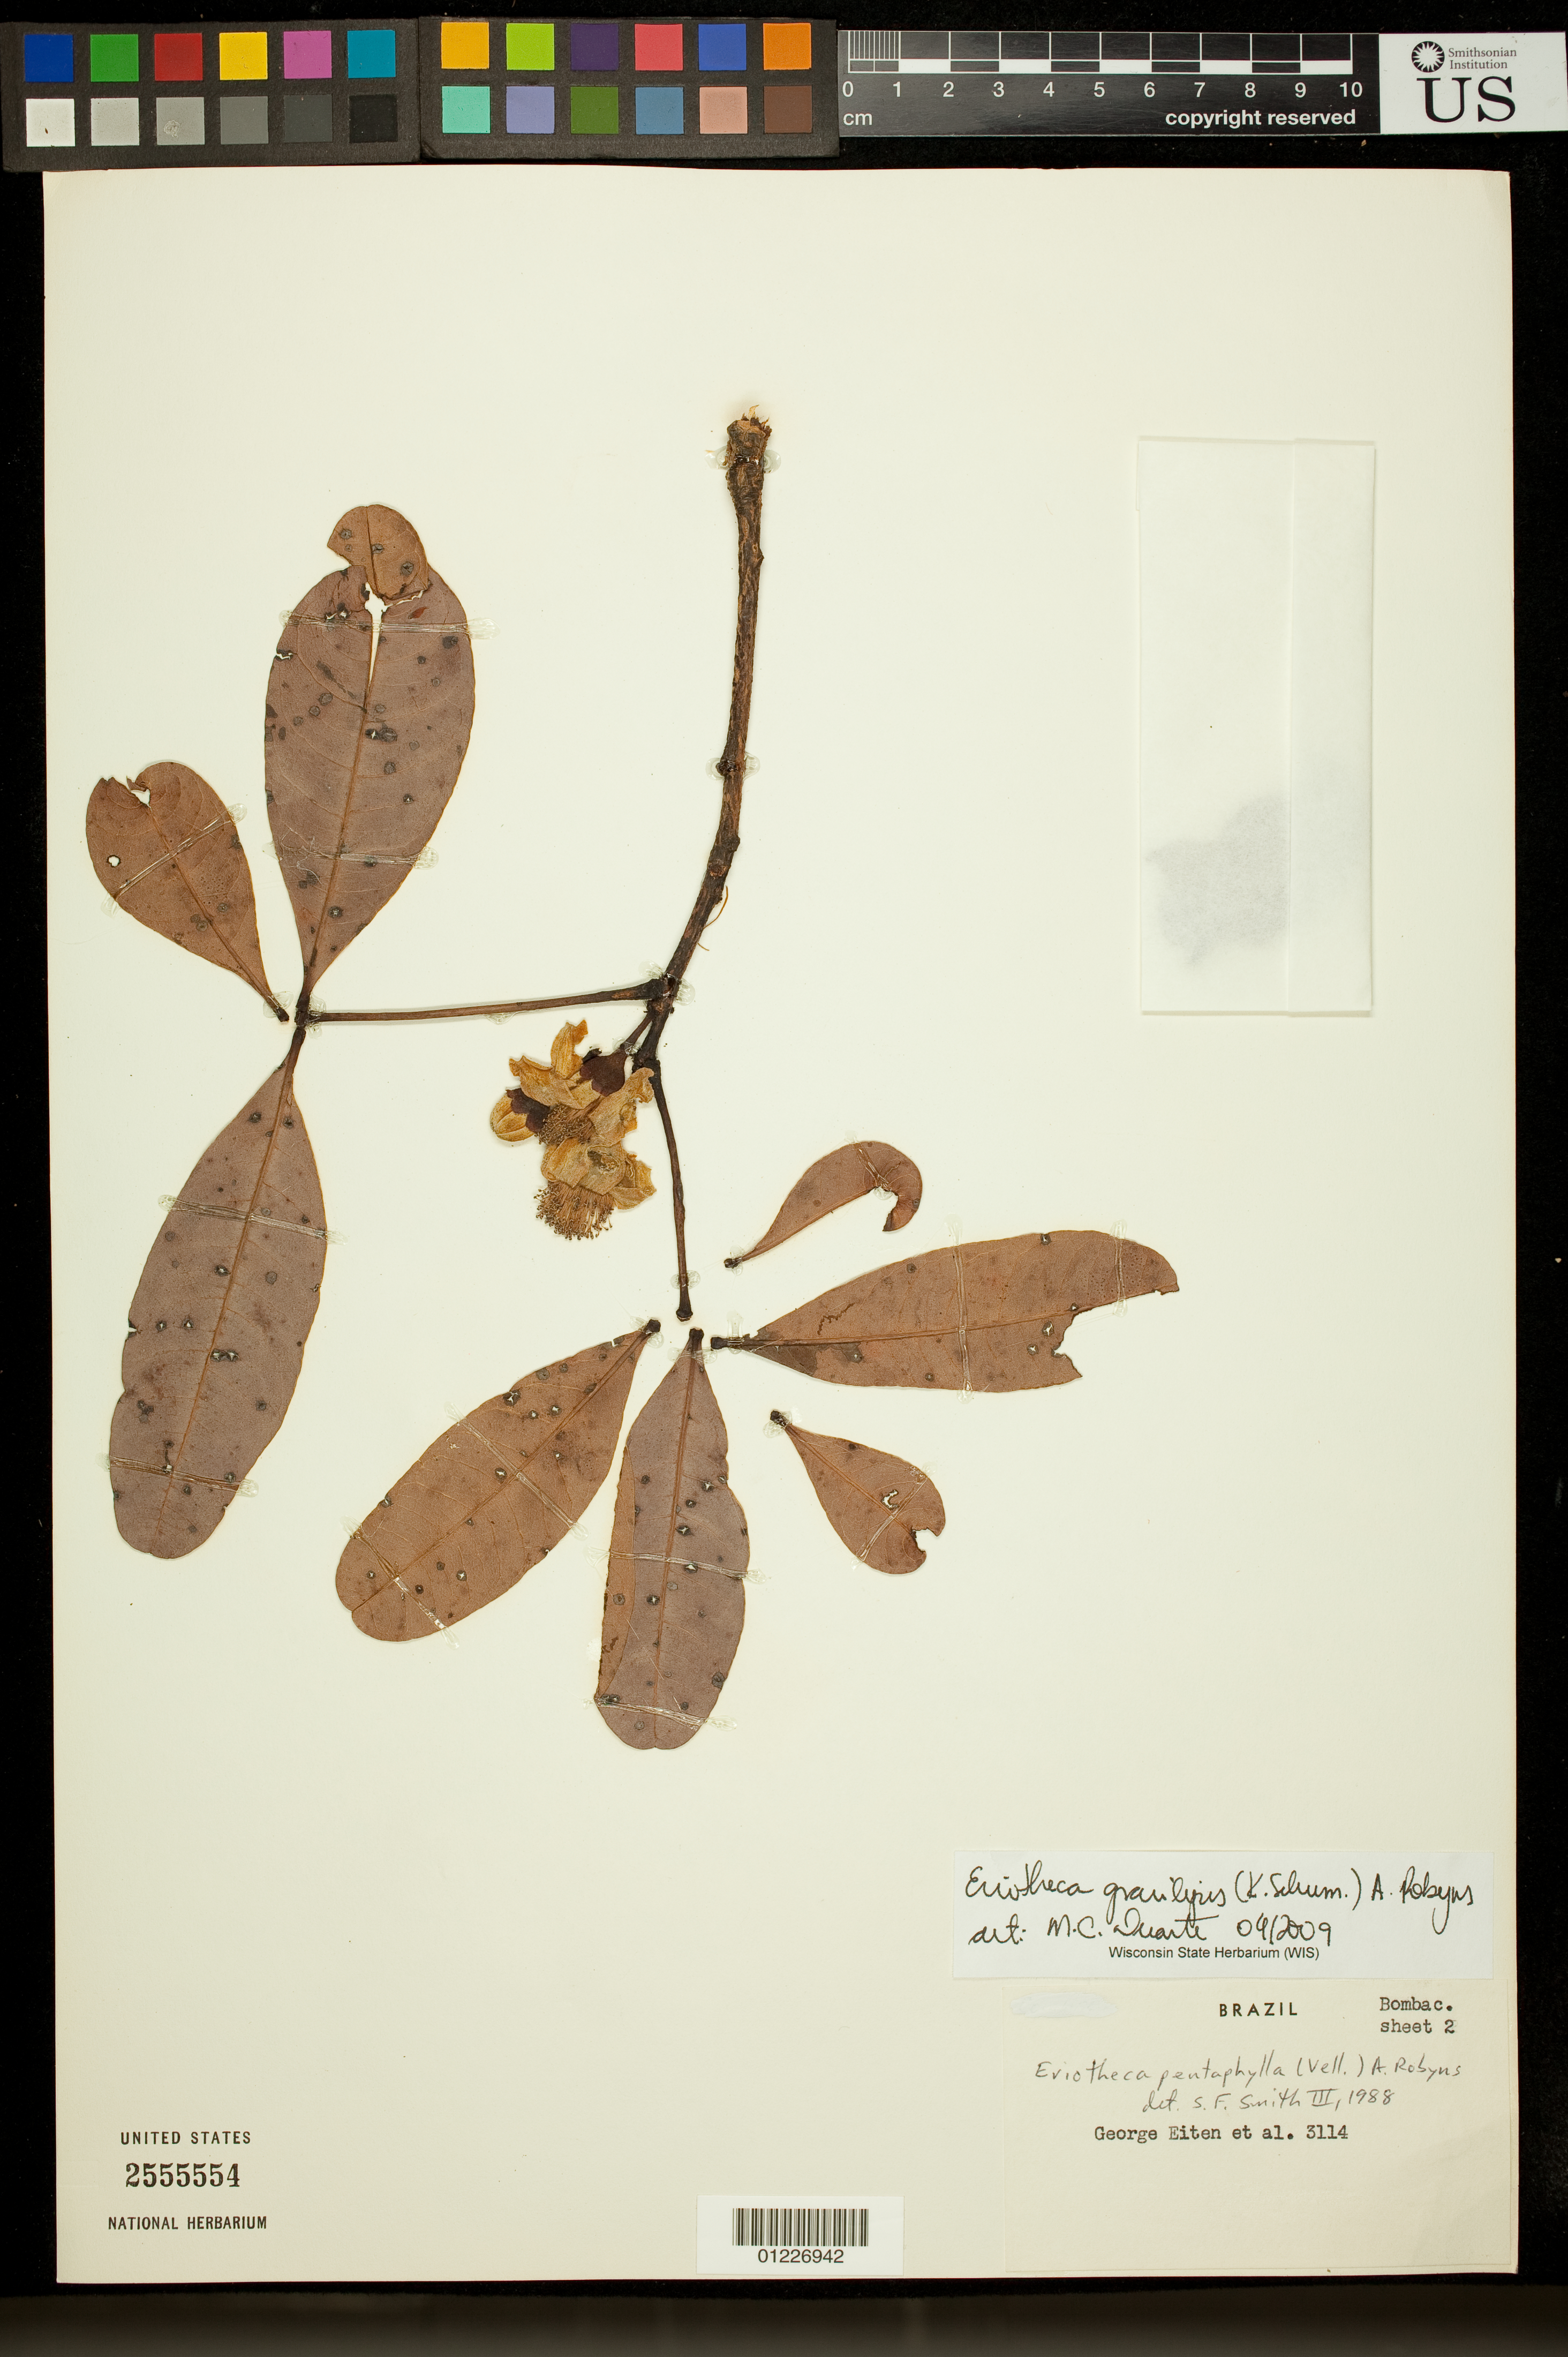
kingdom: Plantae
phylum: Tracheophyta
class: Magnoliopsida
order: Malvales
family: Malvaceae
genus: Pachira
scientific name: Pachira gracilipes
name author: (K. Schum.) V.N. Yoshik. & M.C. Duarte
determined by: Dorr, Laurence J., Curator (BOT), Smithsonian Institution - National Museum of Natural History (UNITED STATES)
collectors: G. Eiten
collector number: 3114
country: Brazil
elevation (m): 276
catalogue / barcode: US 2555554